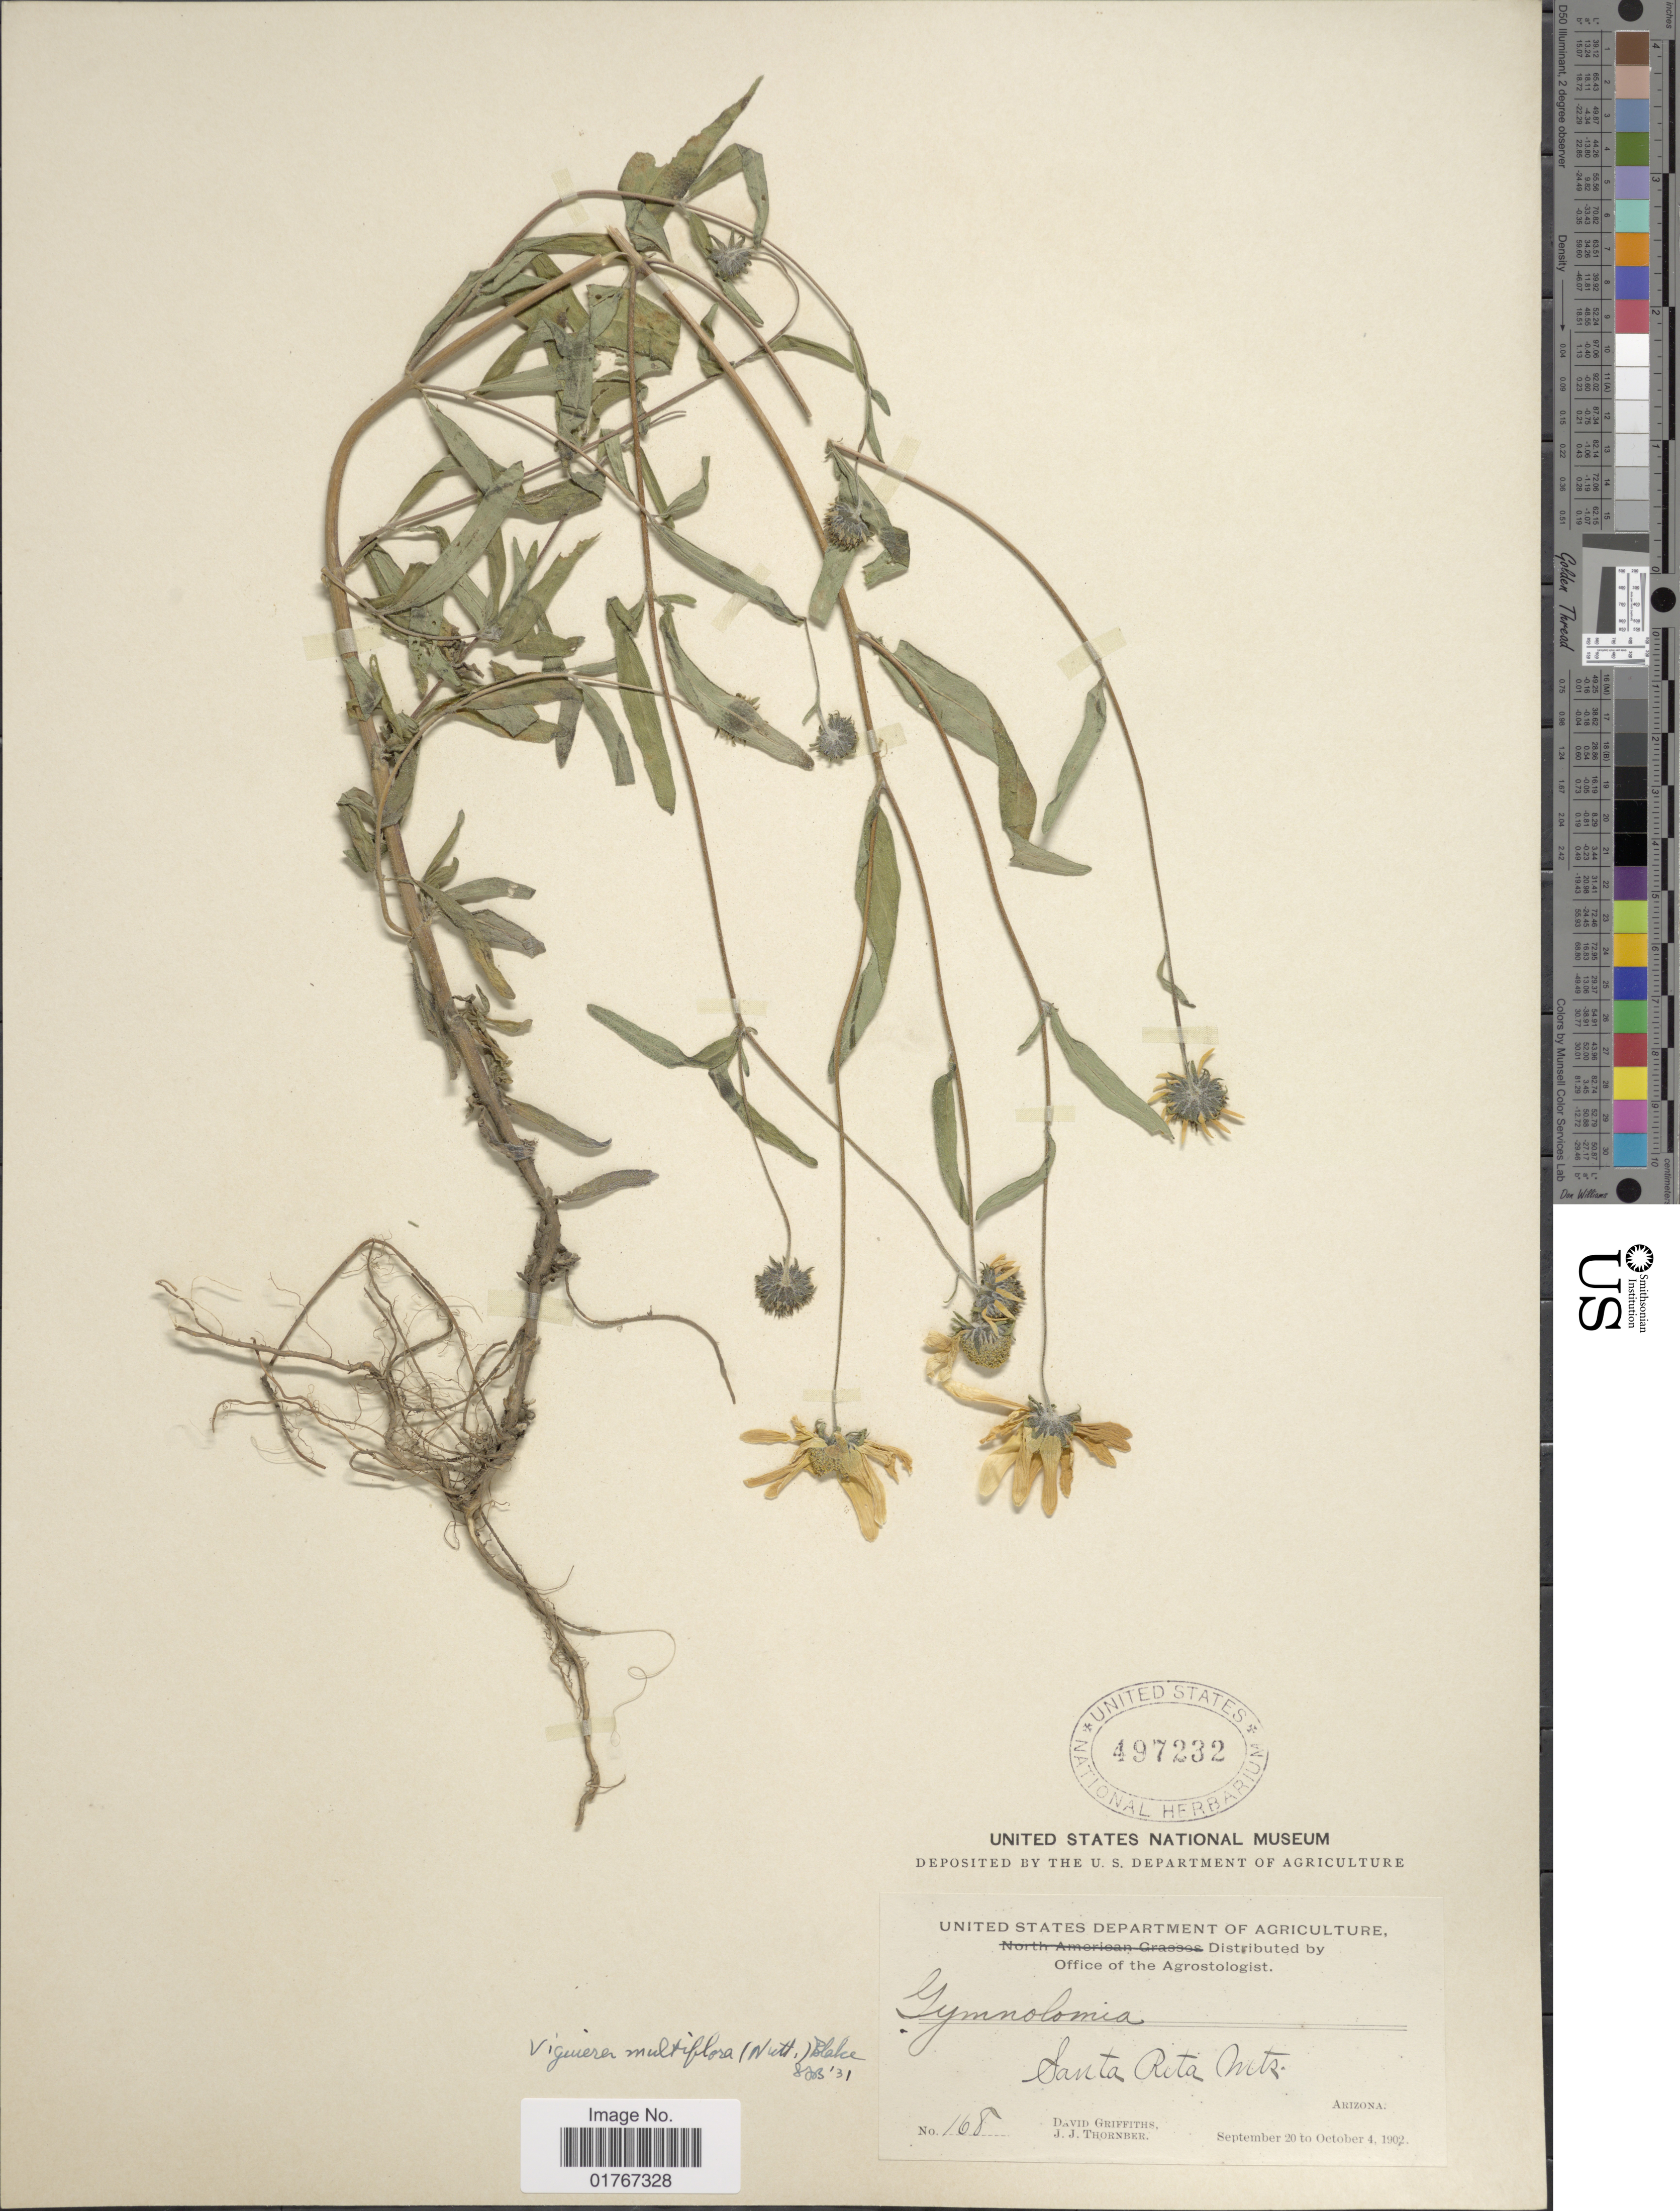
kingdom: Plantae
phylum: Tracheophyta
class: Magnoliopsida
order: Asterales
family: Asteraceae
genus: Heliomeris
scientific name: Heliomeris multiflora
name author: Nutt.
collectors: D. Griffiths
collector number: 168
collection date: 1902-09-20/1902-10-04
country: United States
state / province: Arizona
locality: Santa Rita Mts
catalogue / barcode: US 497232